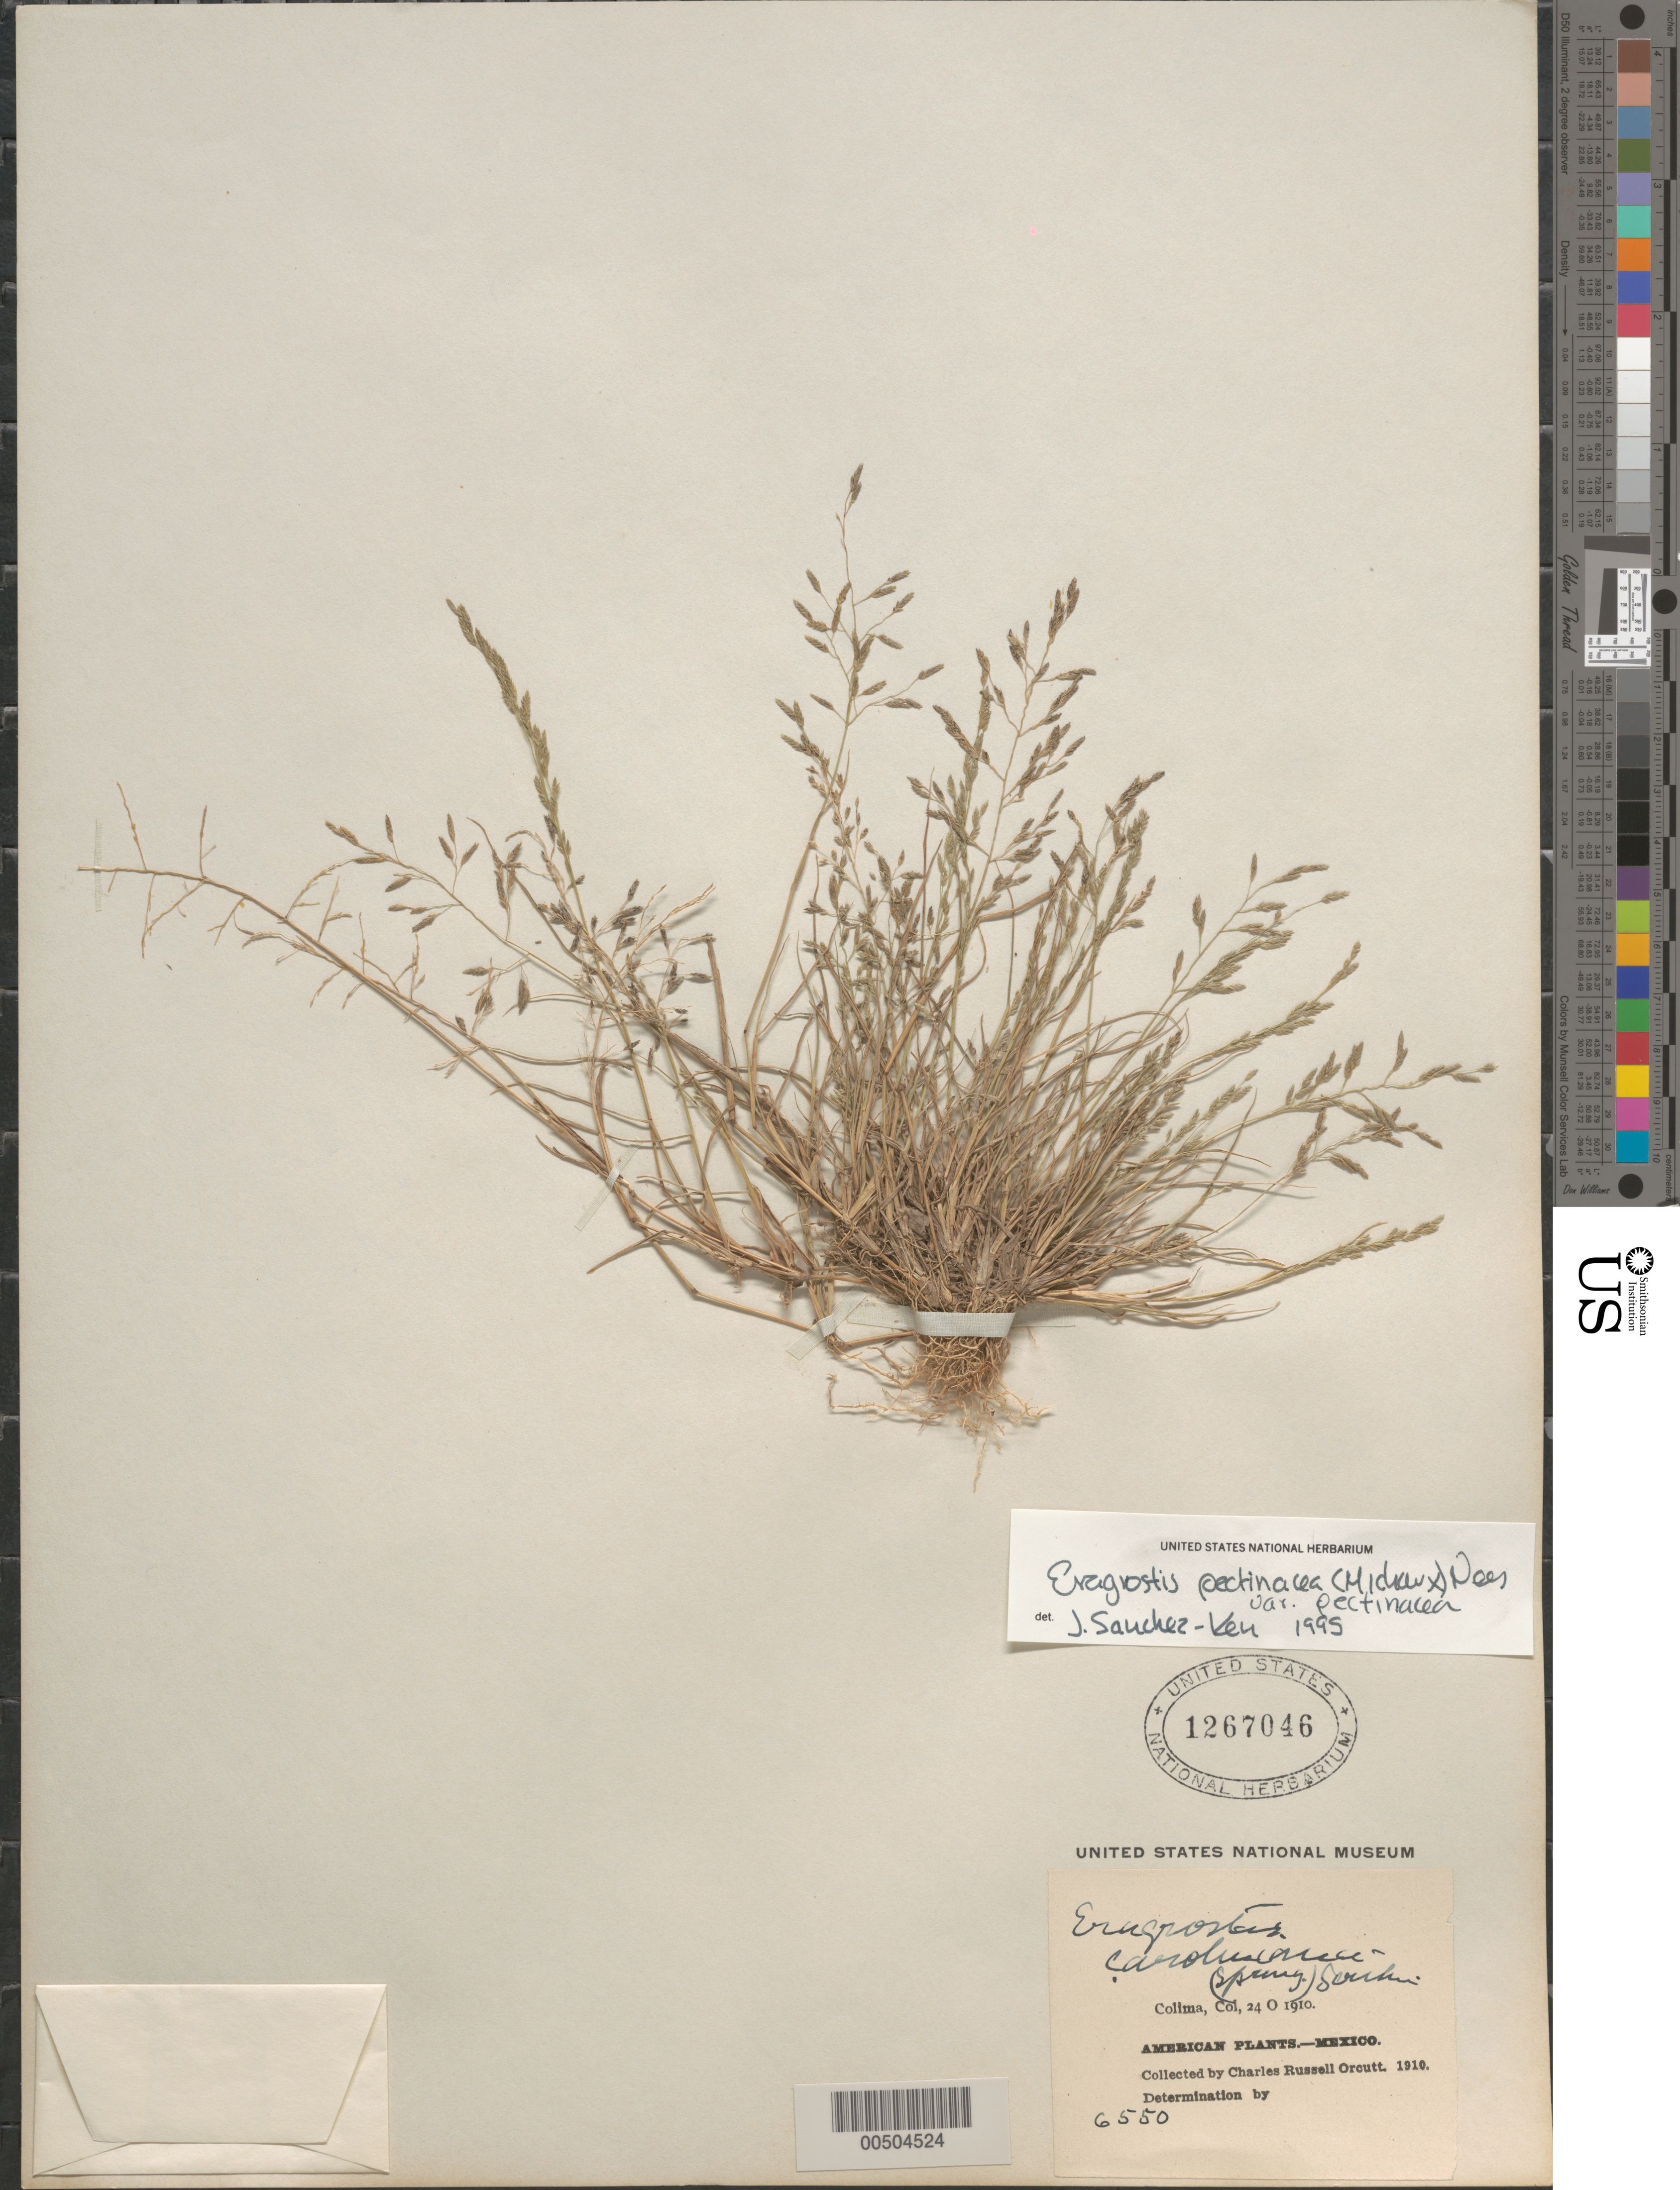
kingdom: Plantae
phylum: Tracheophyta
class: Liliopsida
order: Poales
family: Poaceae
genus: Eragrostis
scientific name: Eragrostis pectinacea var. pectinacea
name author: (Michx.) Nees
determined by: Sánchez-Ken, J. G.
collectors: C. R. Orcutt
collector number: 6550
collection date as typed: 24 Oct 1910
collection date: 1910-10-24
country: Mexico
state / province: Colima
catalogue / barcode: US 1267046